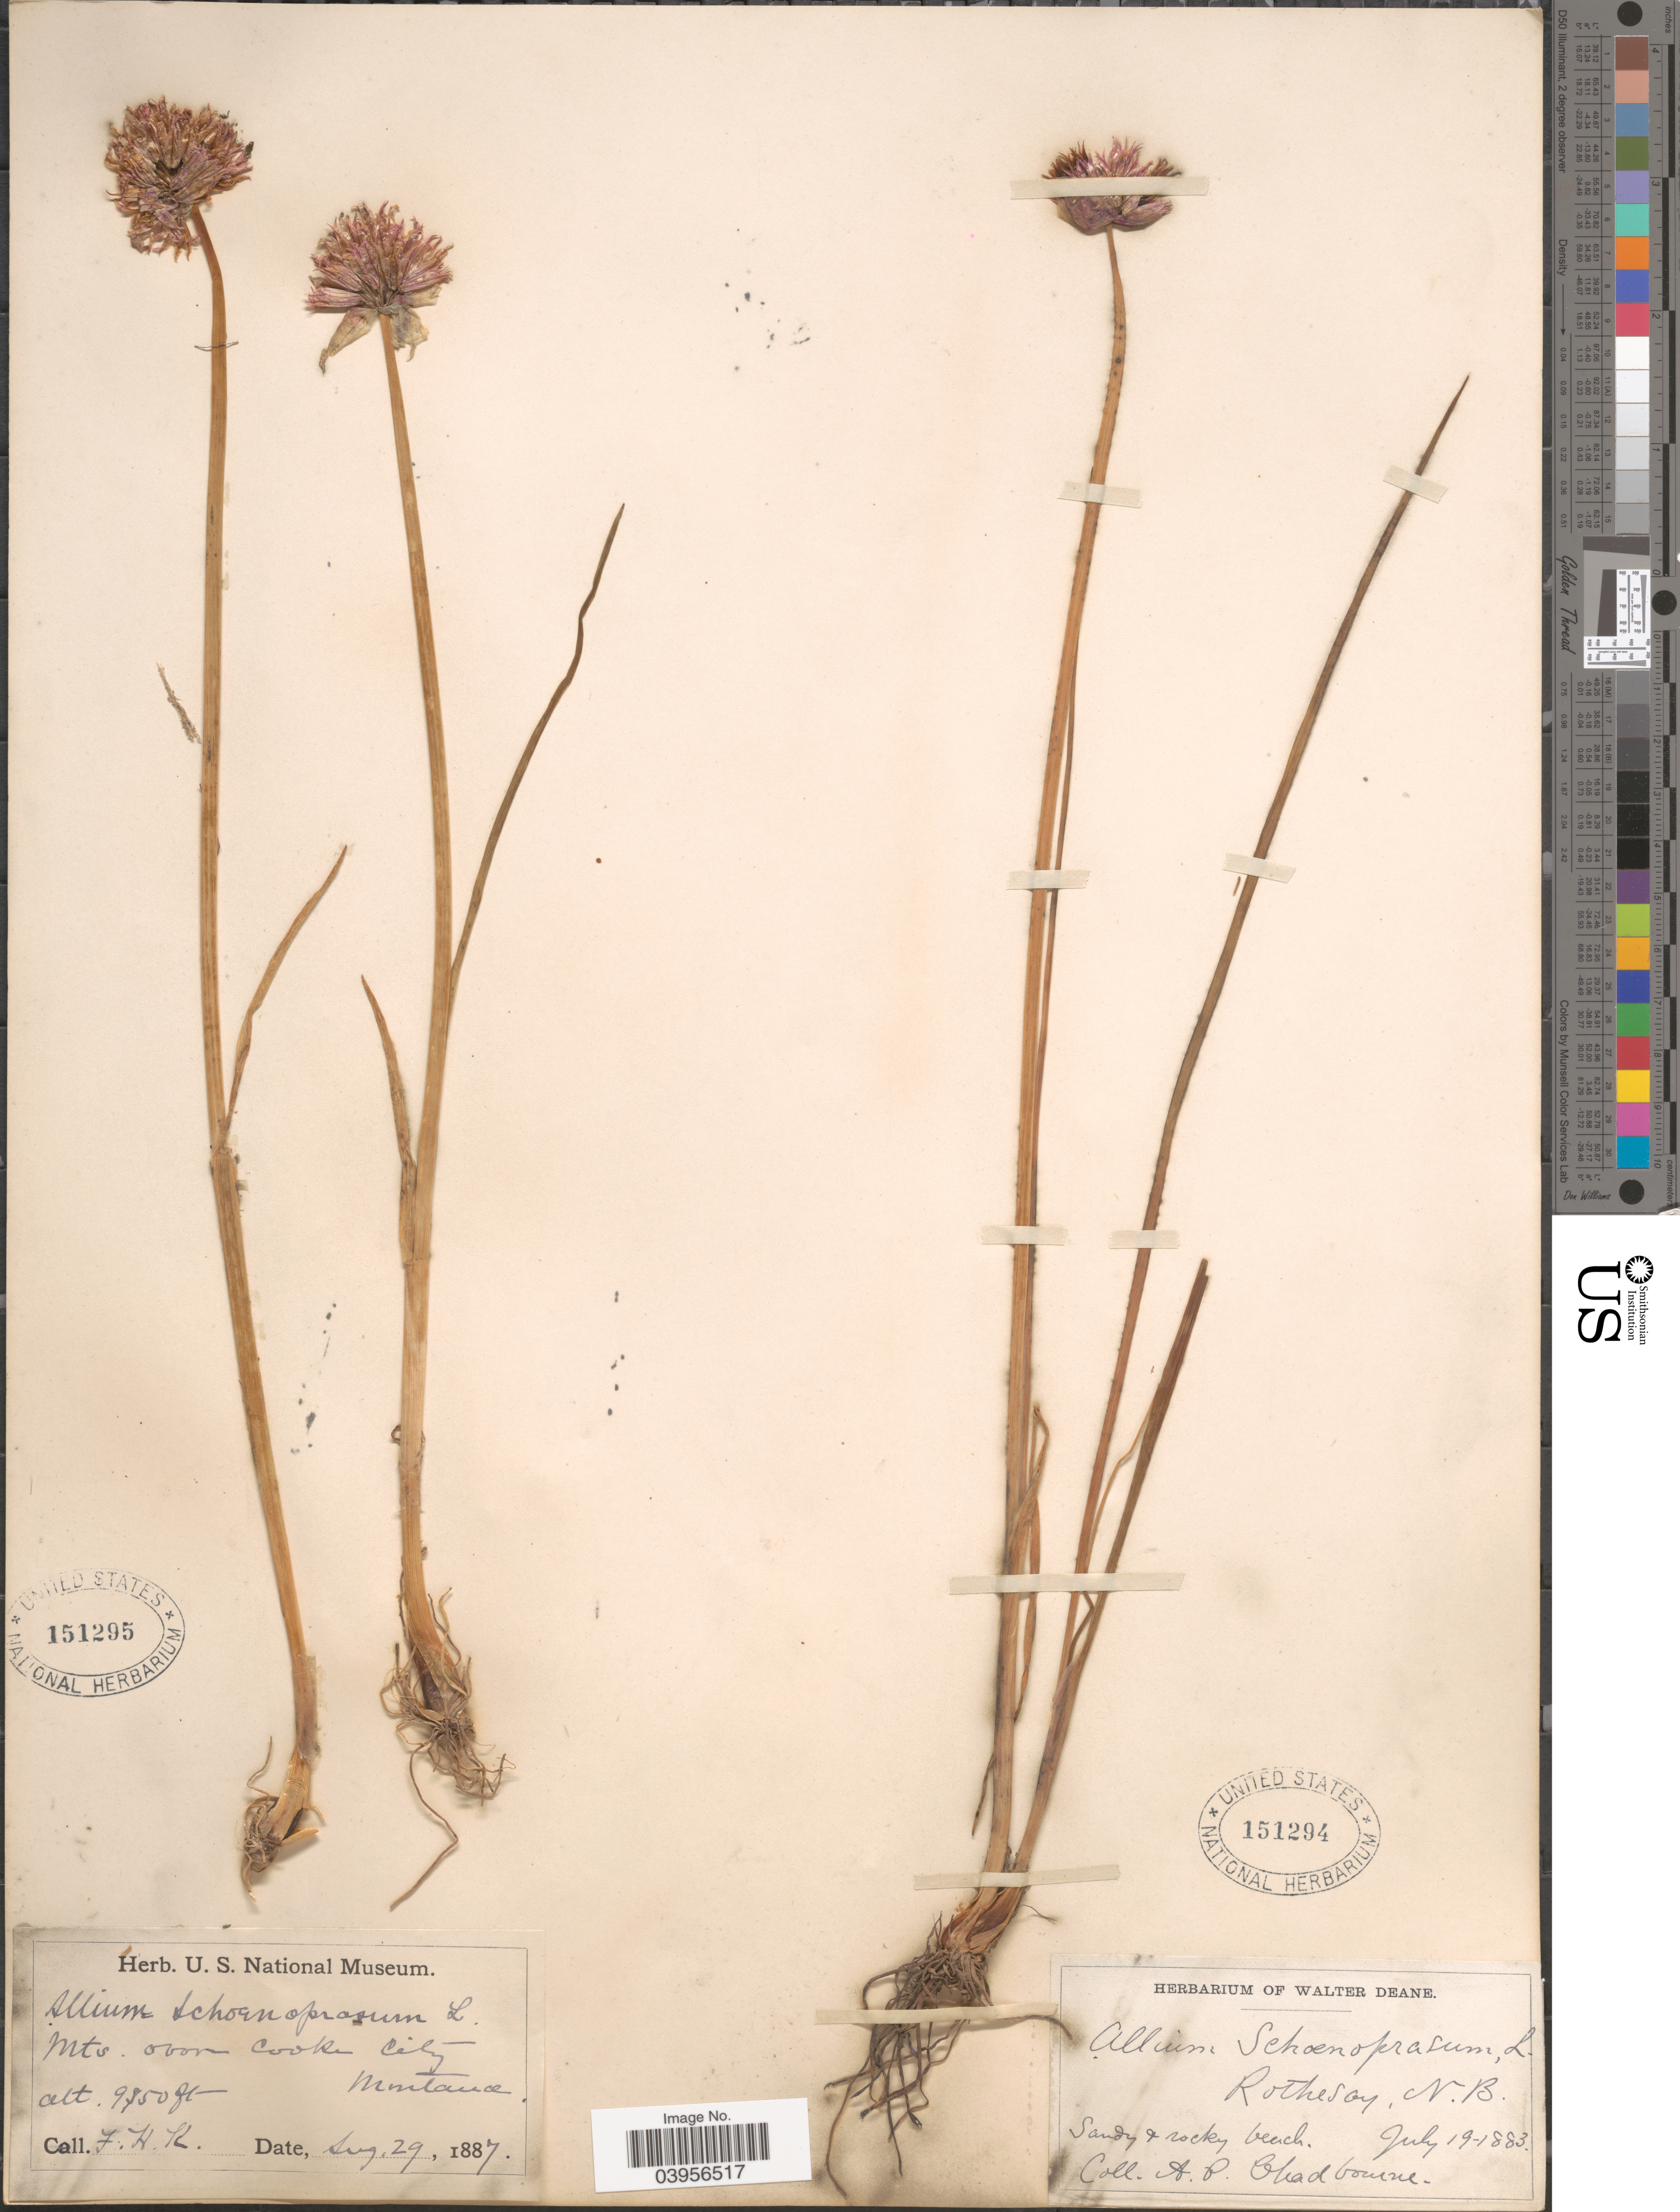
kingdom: Plantae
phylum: Tracheophyta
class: Liliopsida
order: Asparagales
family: Amaryllidaceae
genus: Allium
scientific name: Allium schoenoprasum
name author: L.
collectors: A. Chadbourne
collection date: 1883-07-19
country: Canada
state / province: New Brunswick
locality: Rothesay.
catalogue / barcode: US 151294-2